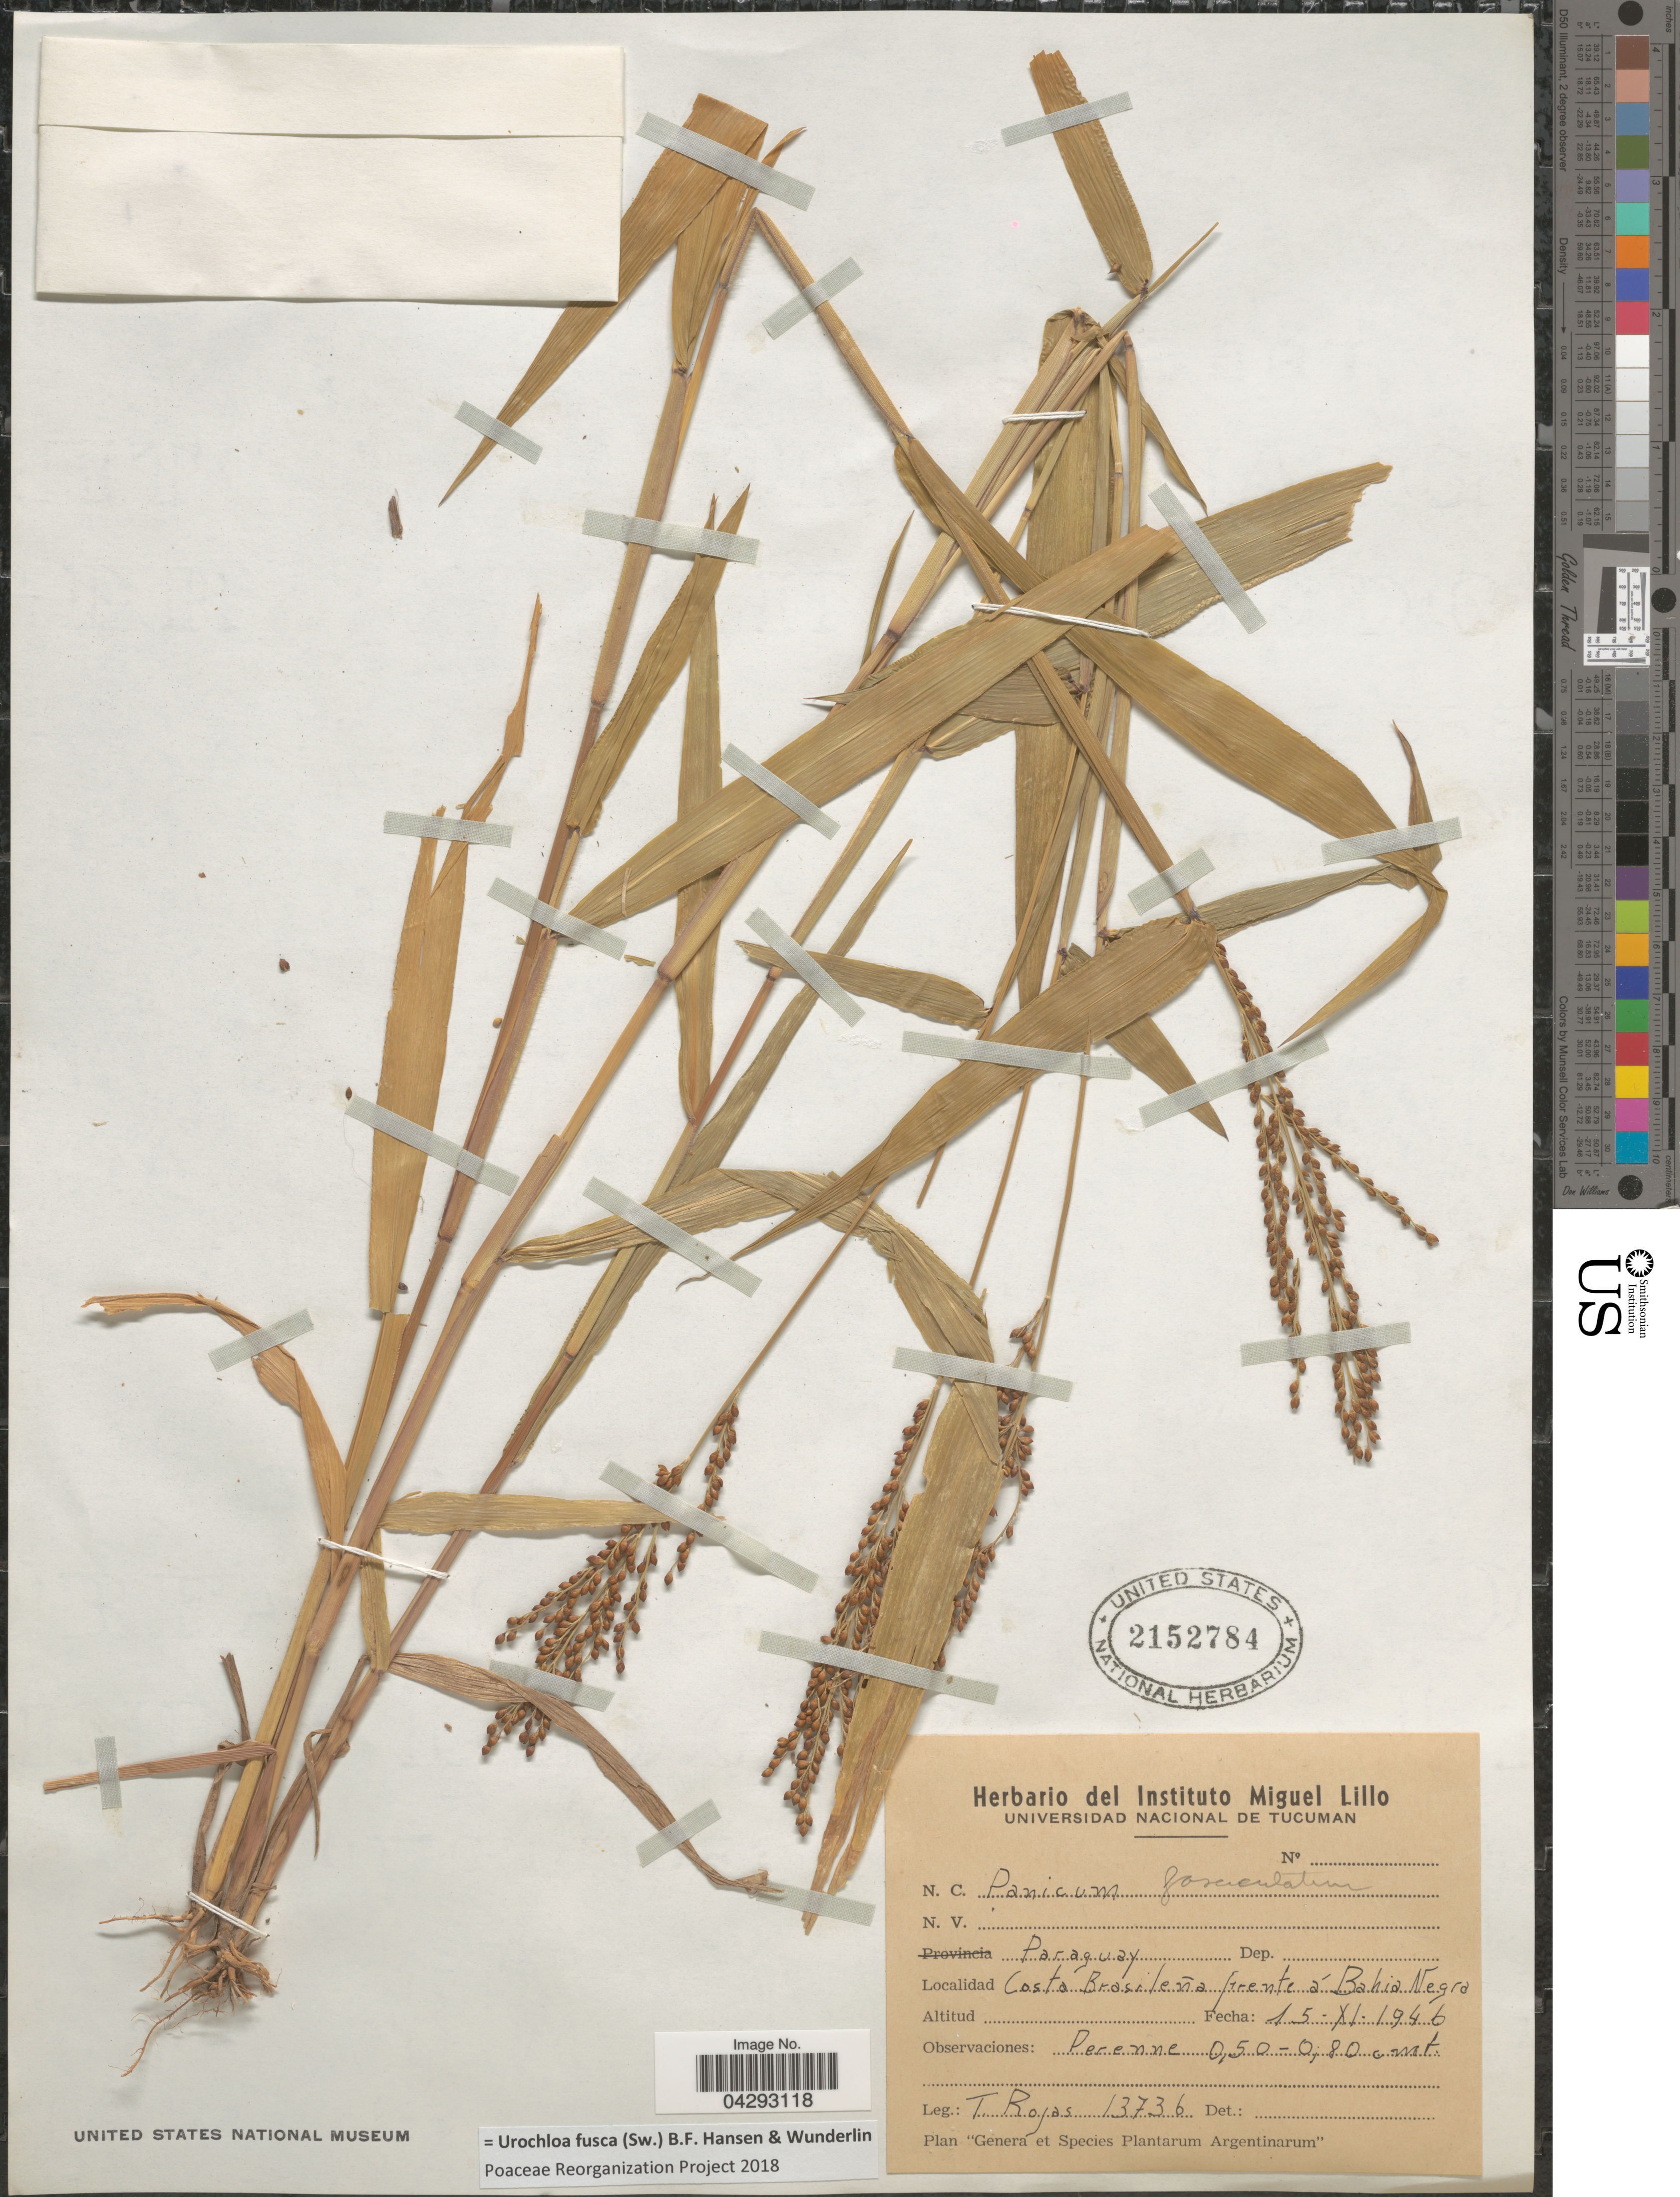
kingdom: Plantae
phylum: Tracheophyta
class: Liliopsida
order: Poales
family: Poaceae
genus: Urochloa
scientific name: Urochloa fusca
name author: (Sw.) B.F. Hansen & Wunderlin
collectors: T. Rojas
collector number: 13736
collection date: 1946-11-15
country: Paraguay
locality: Costa Brasileña frente à Bahia Negra.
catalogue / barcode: US 2152784